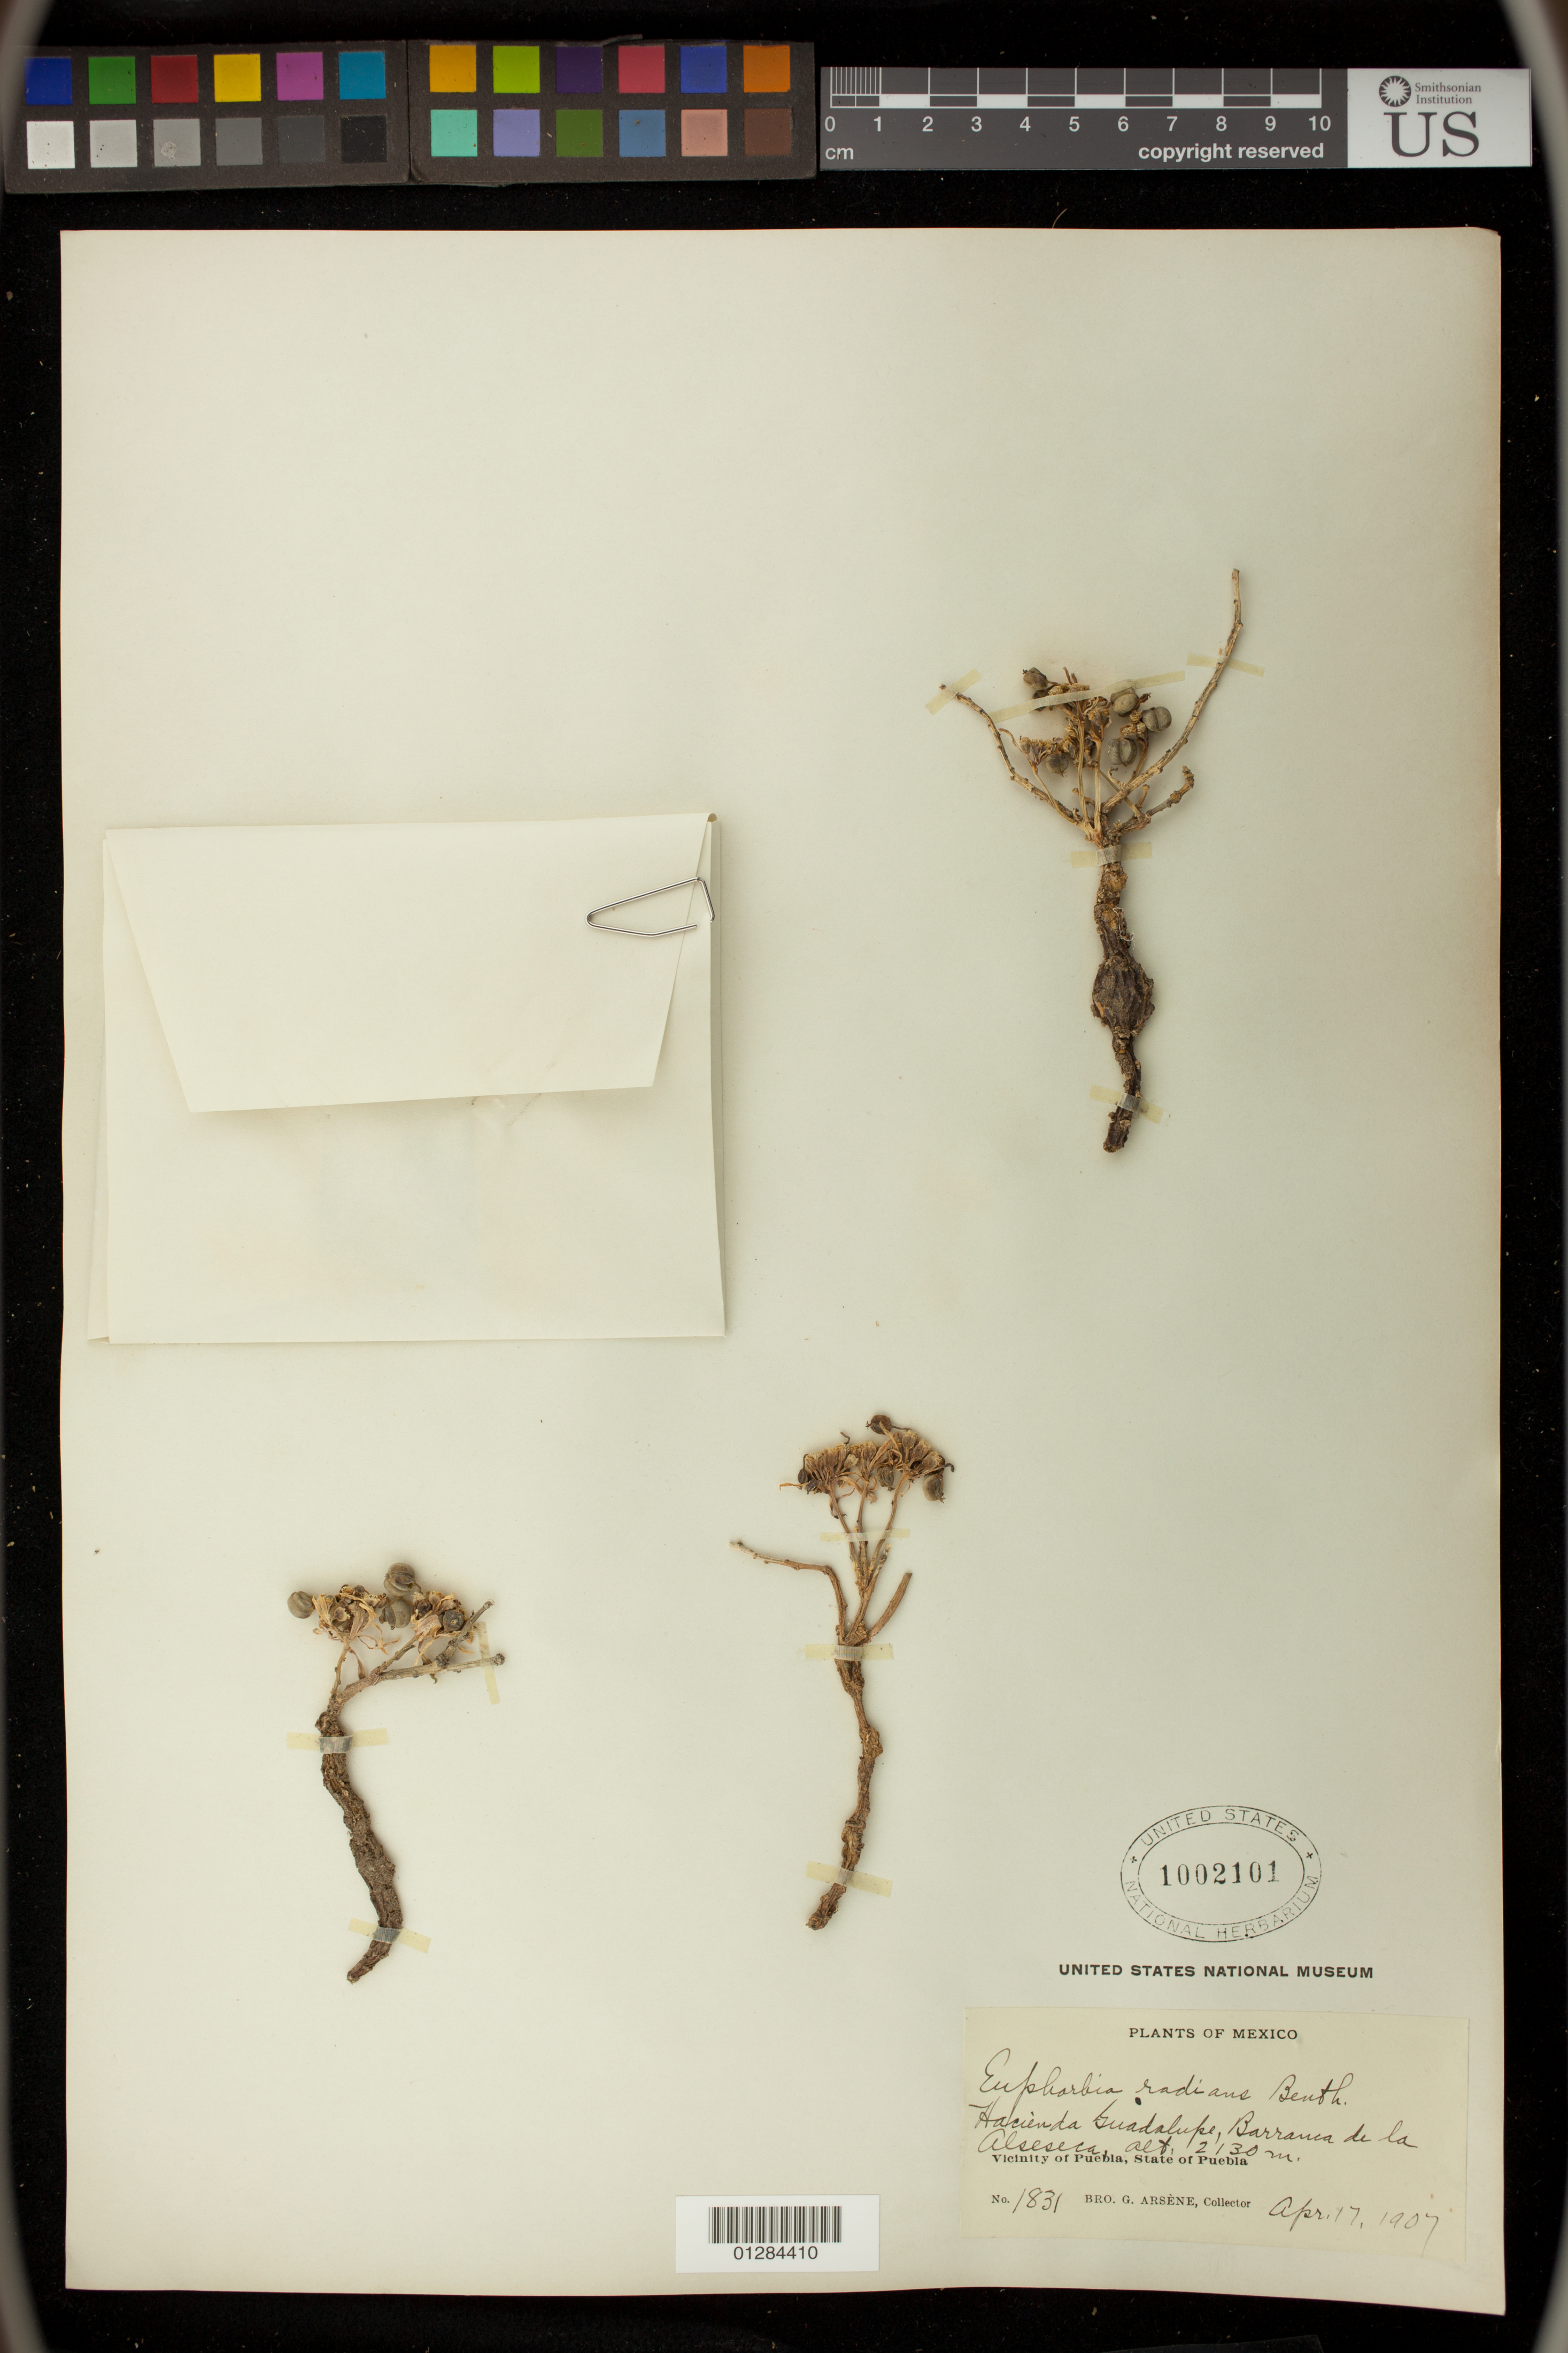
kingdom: Plantae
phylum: Tracheophyta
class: Magnoliopsida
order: Malpighiales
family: Euphorbiaceae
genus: Euphorbia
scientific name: Euphorbia radians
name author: Benth.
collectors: Bro. G. Arsène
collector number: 1831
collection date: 1907-04-17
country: Mexico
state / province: Puebla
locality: Vicinity of Puebla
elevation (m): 2130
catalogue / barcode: US 1002101